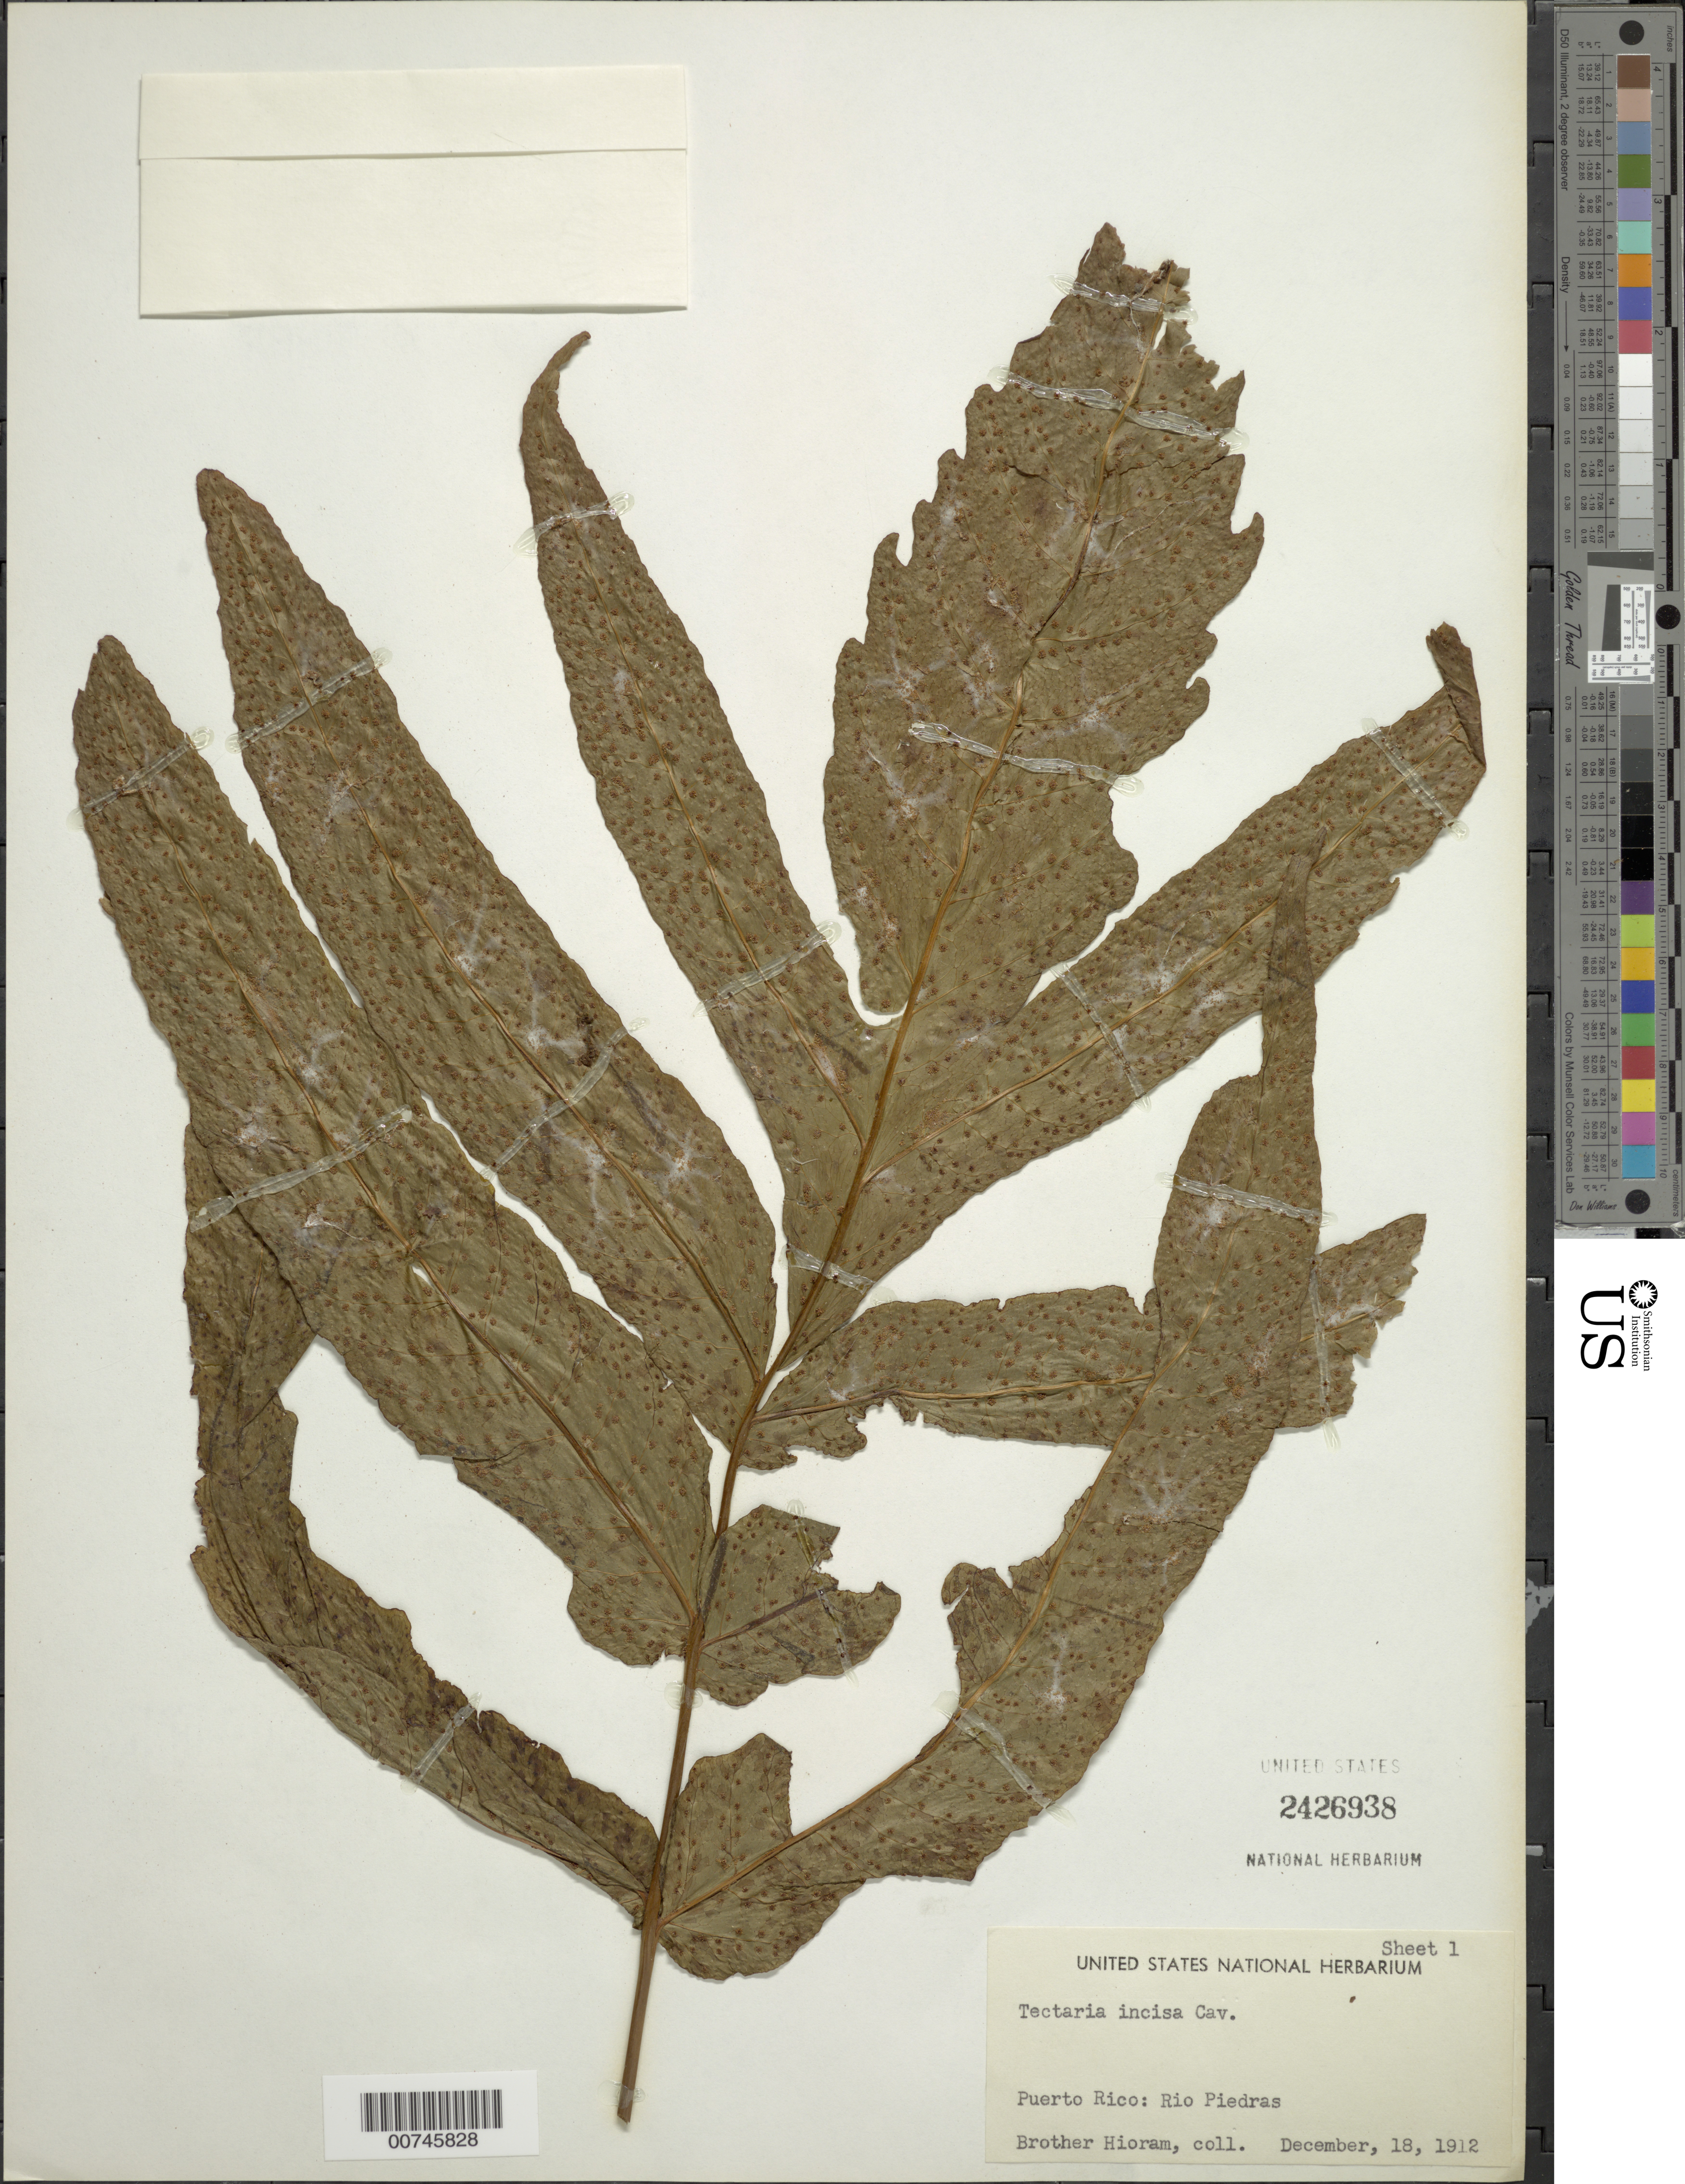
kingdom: Plantae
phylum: Tracheophyta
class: Polypodiopsida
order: Polypodiales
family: Tectariaceae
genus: Tectaria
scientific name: Tectaria incisa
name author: Cav.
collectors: Bro. Hioram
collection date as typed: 18 Dec 1912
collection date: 1912-12-18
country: Puerto Rico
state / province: San Juan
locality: Rio Piedras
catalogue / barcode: US 2426938